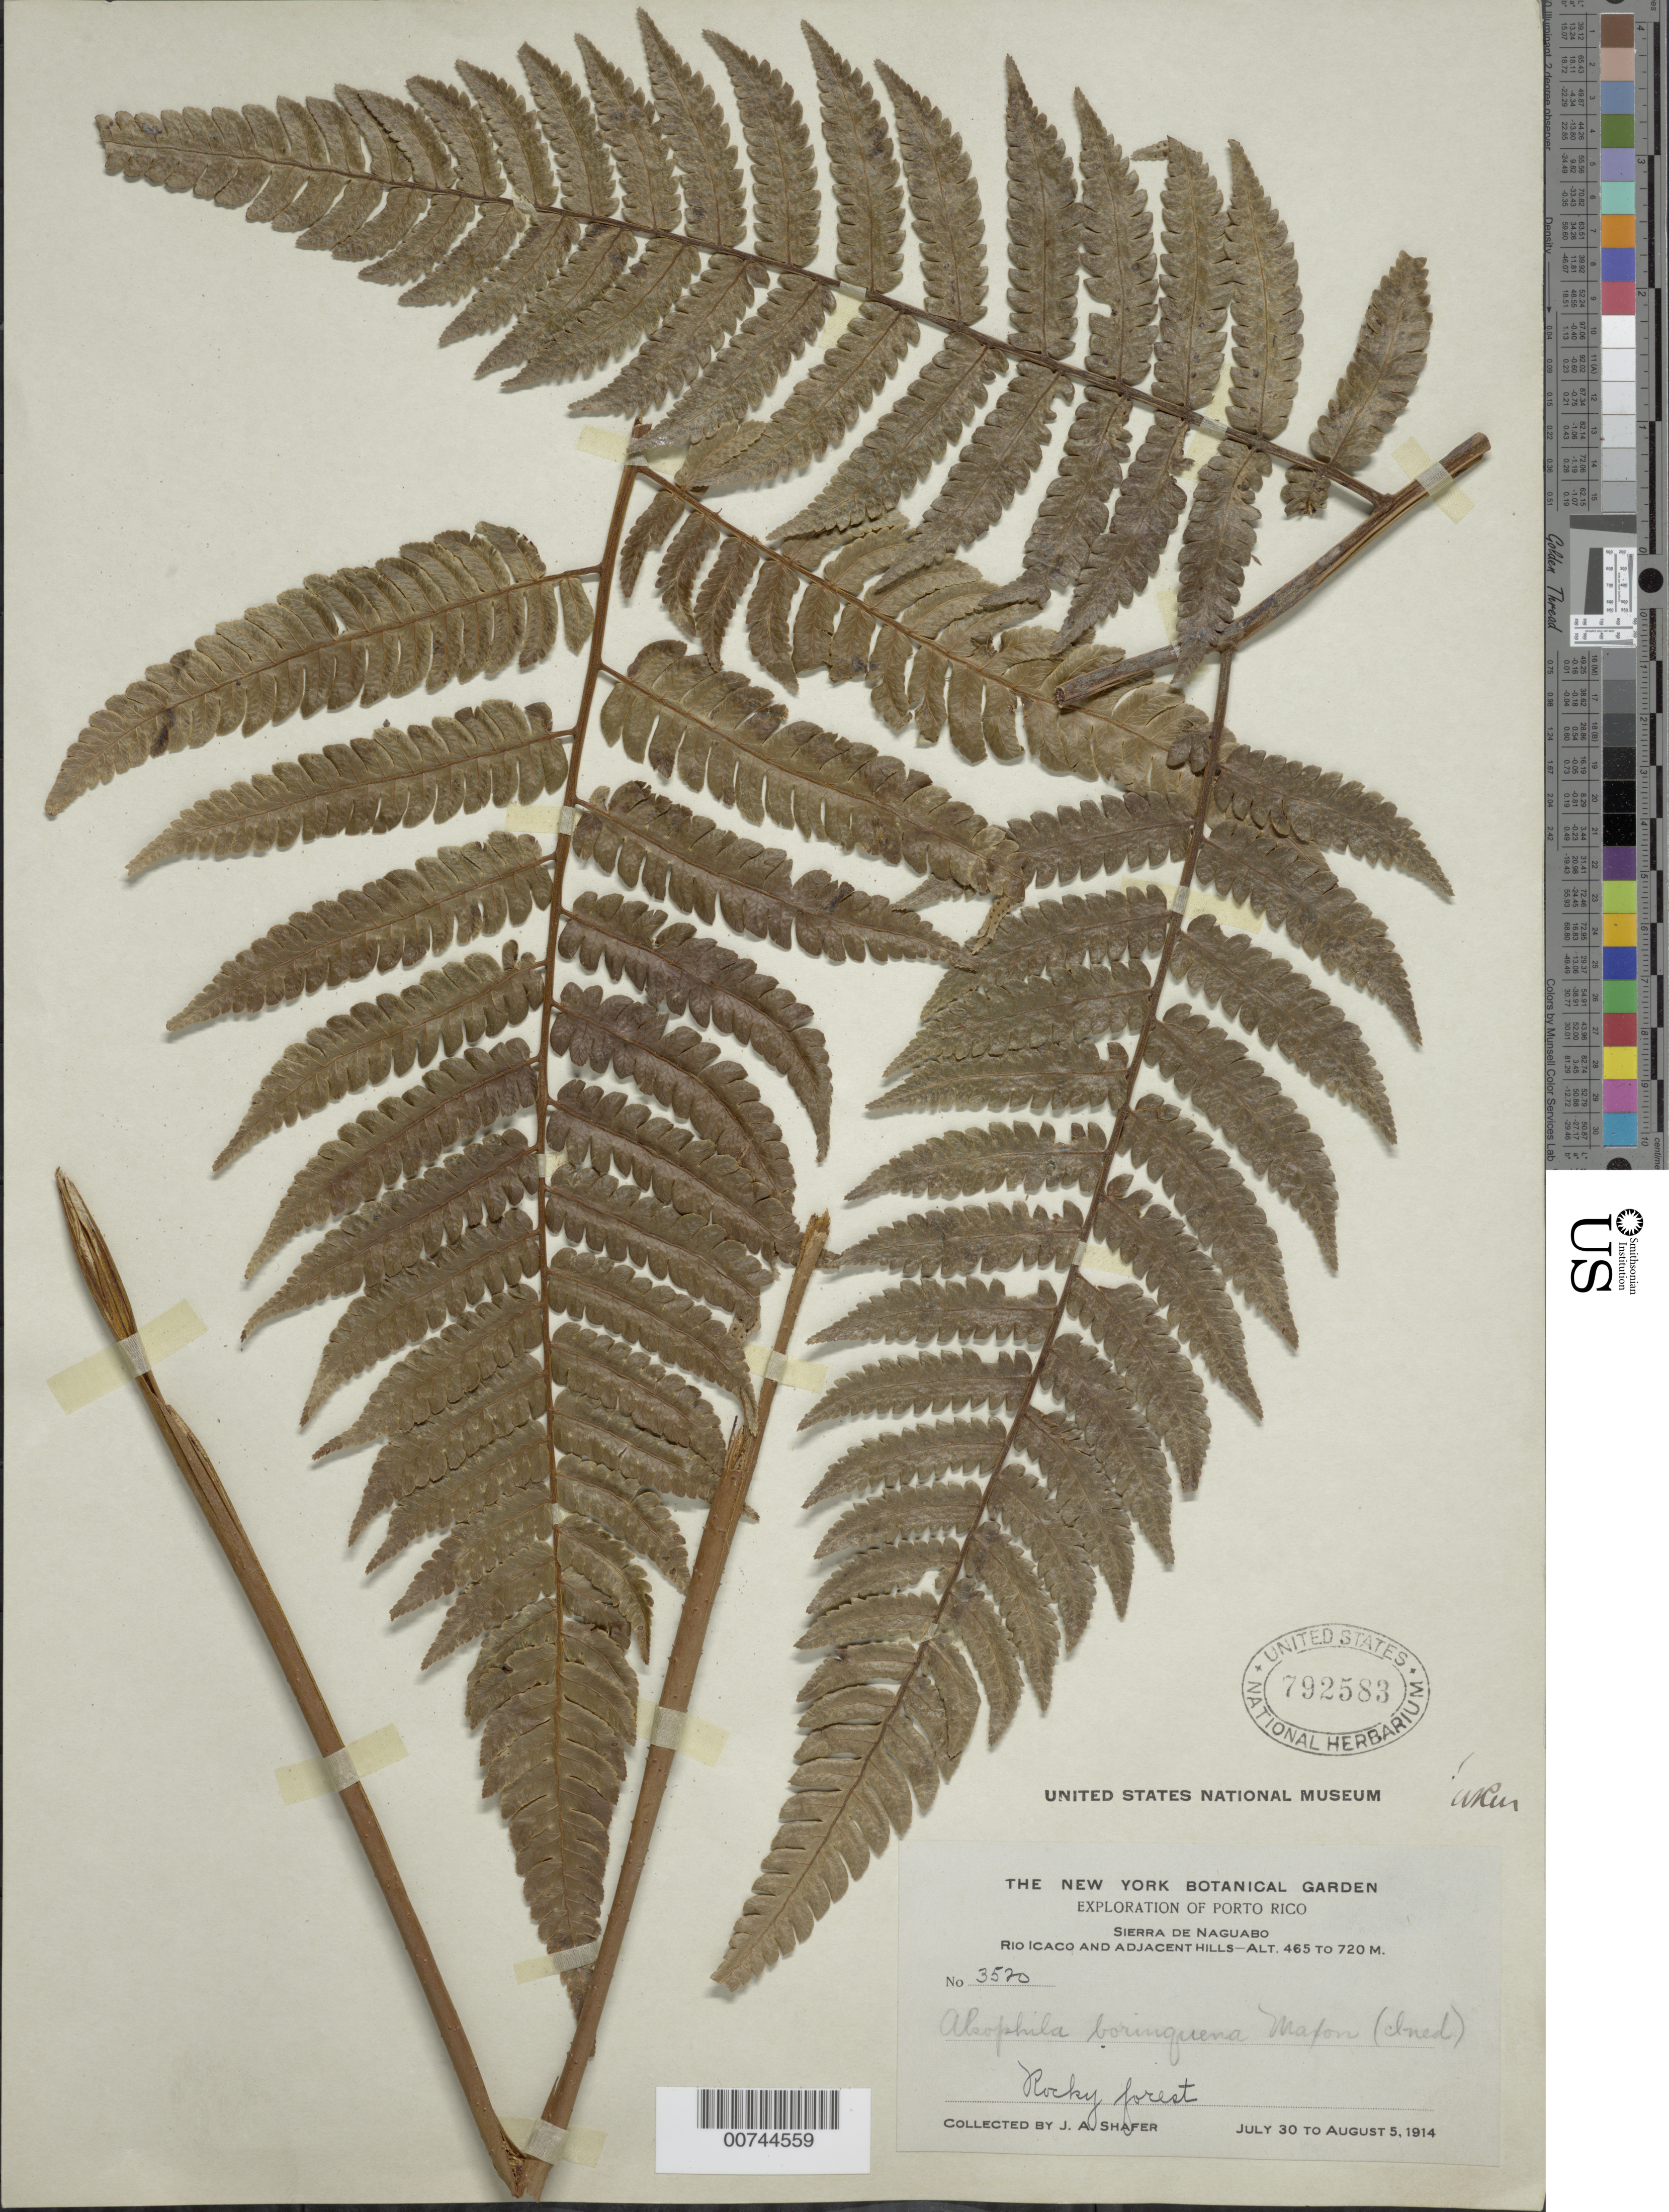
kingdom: Plantae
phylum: Tracheophyta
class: Polypodiopsida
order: Cyatheales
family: Cyatheaceae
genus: Cyathea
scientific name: Cyathea borinquena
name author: (Maxon) Domin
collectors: J. A. Shafer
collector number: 3520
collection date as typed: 30 Jul 1914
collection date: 1914-07-30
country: Puerto Rico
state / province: Naguabo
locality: Sierra de Naguabo, Río Icaco and adjacent hills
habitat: Rocky forest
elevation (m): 465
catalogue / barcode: US 792583